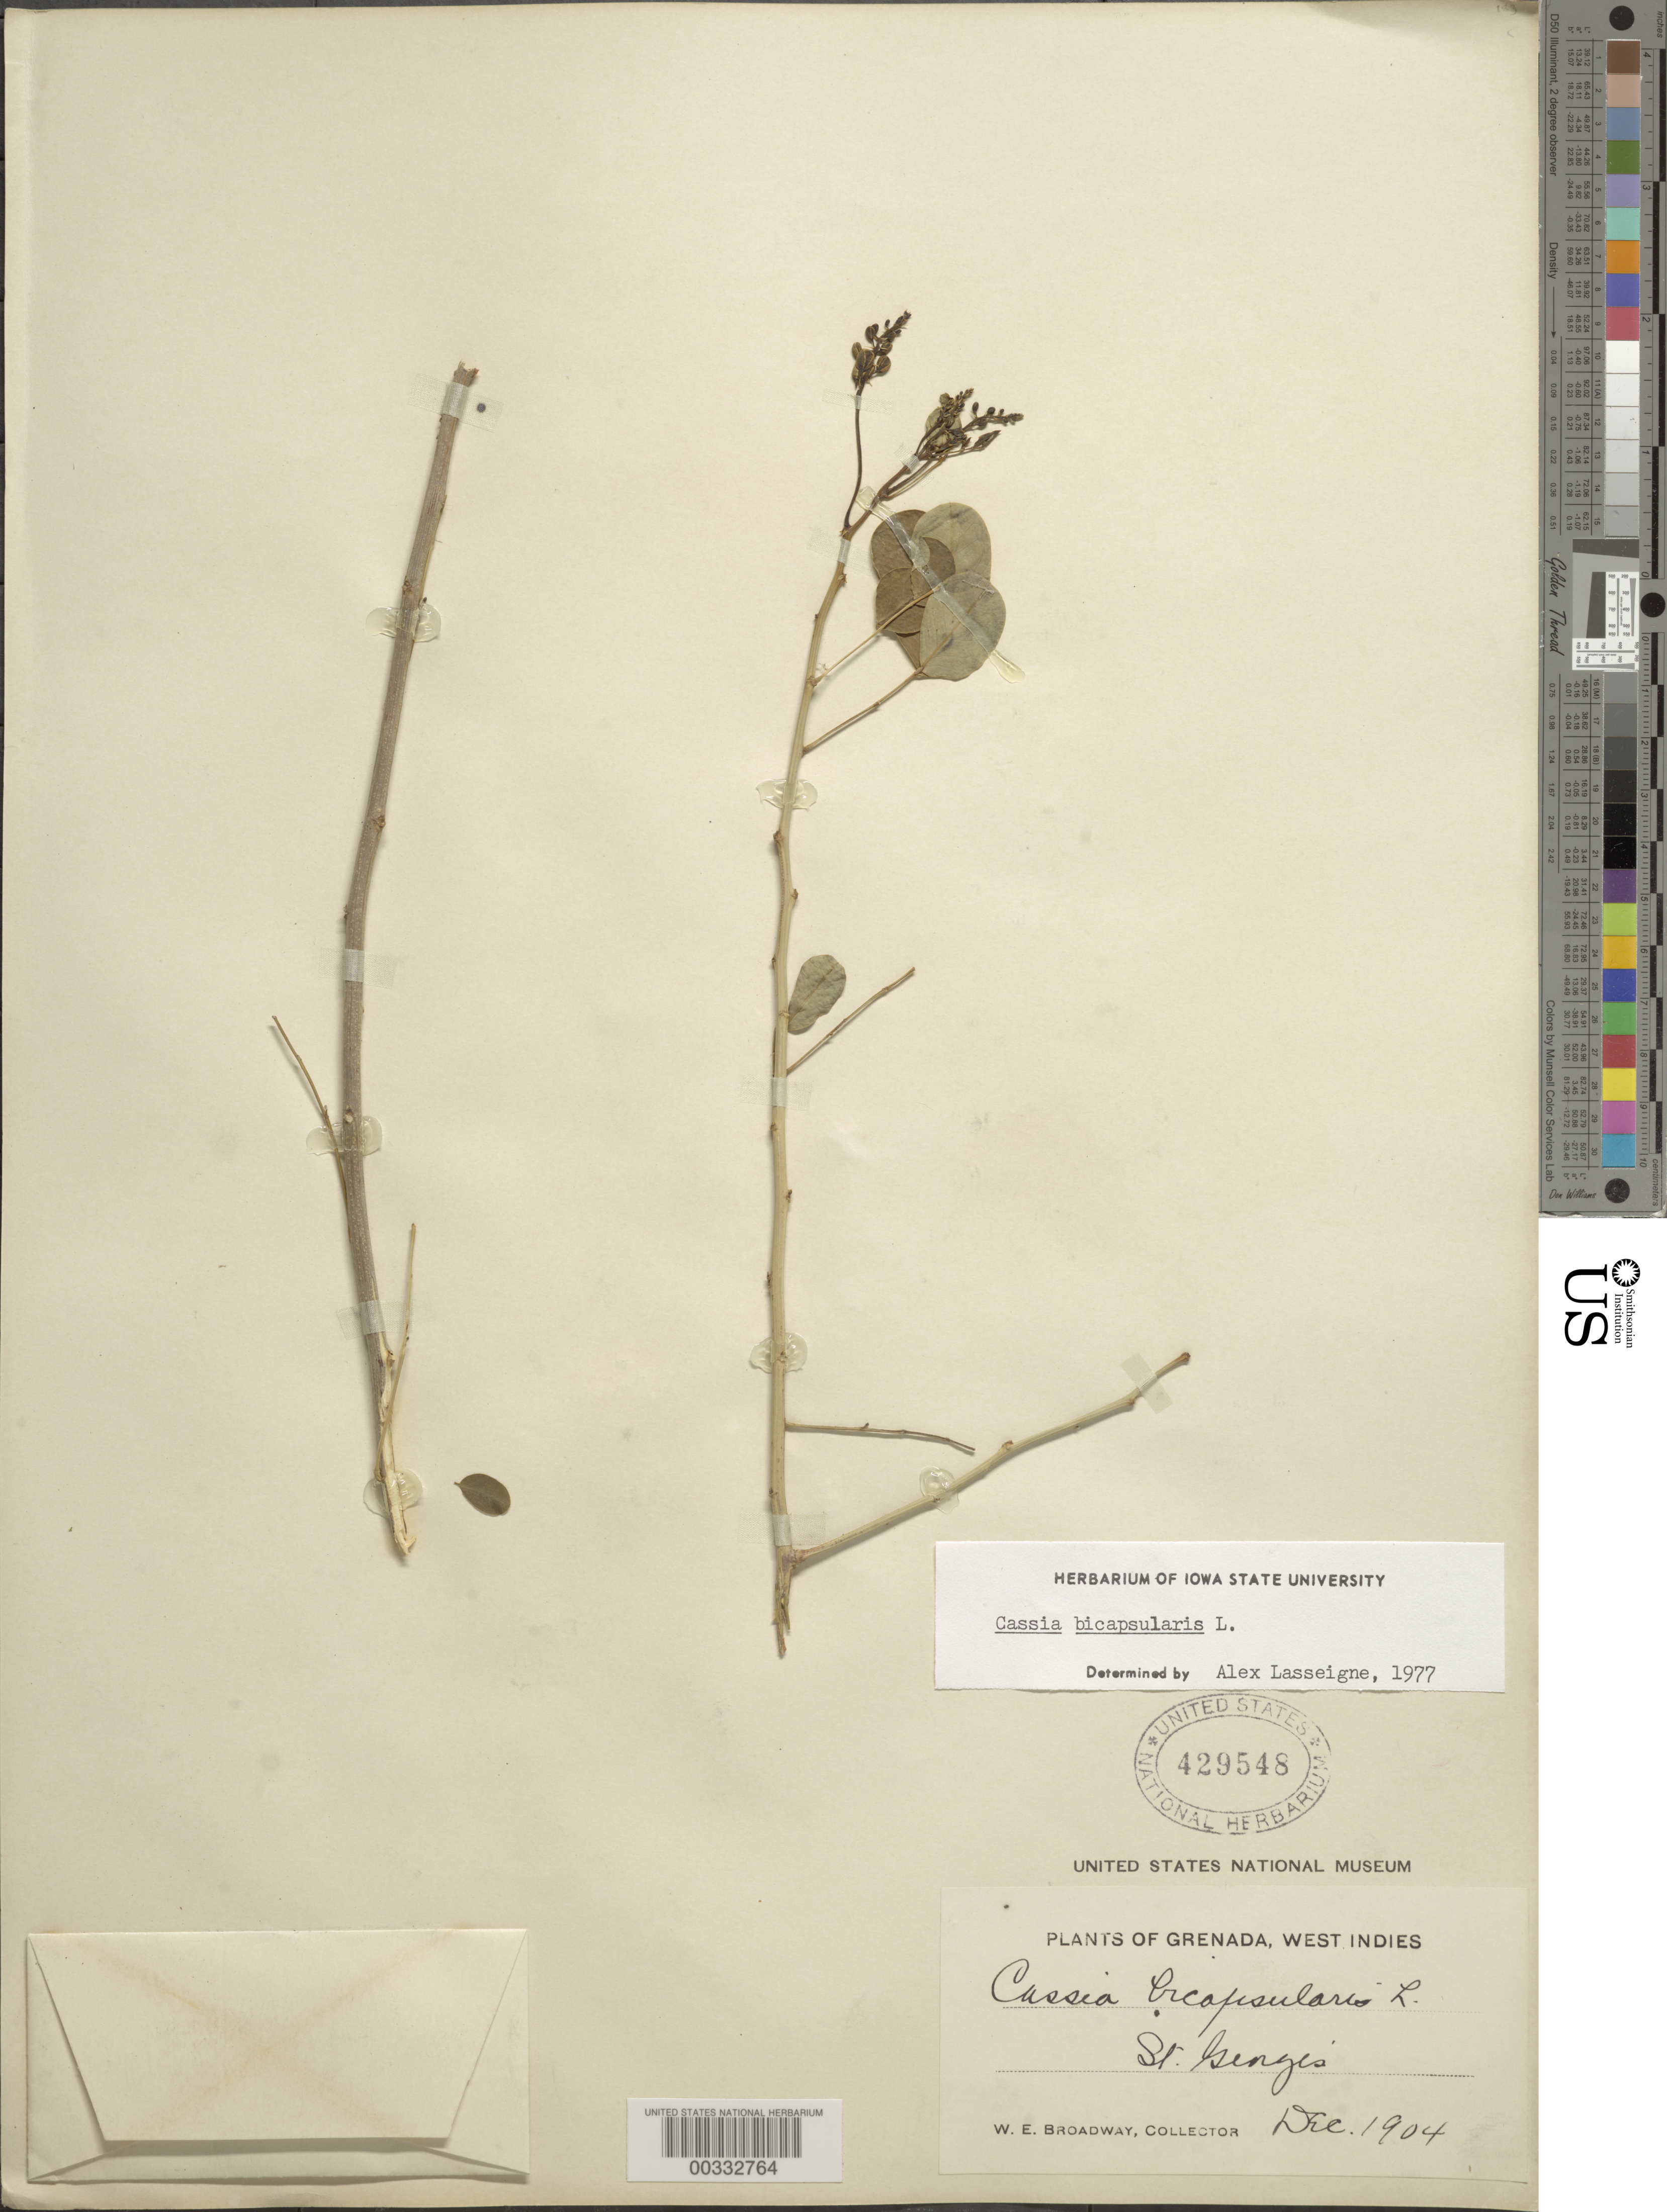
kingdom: Plantae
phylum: Tracheophyta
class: Magnoliopsida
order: Fabales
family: Fabaceae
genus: Senna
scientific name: Senna bicapsularis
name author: (L.) Roxb.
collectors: W. E. Broadway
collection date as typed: Dec 1904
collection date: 1904-12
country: Grenada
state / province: Saint George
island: Grenada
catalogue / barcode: US 429548